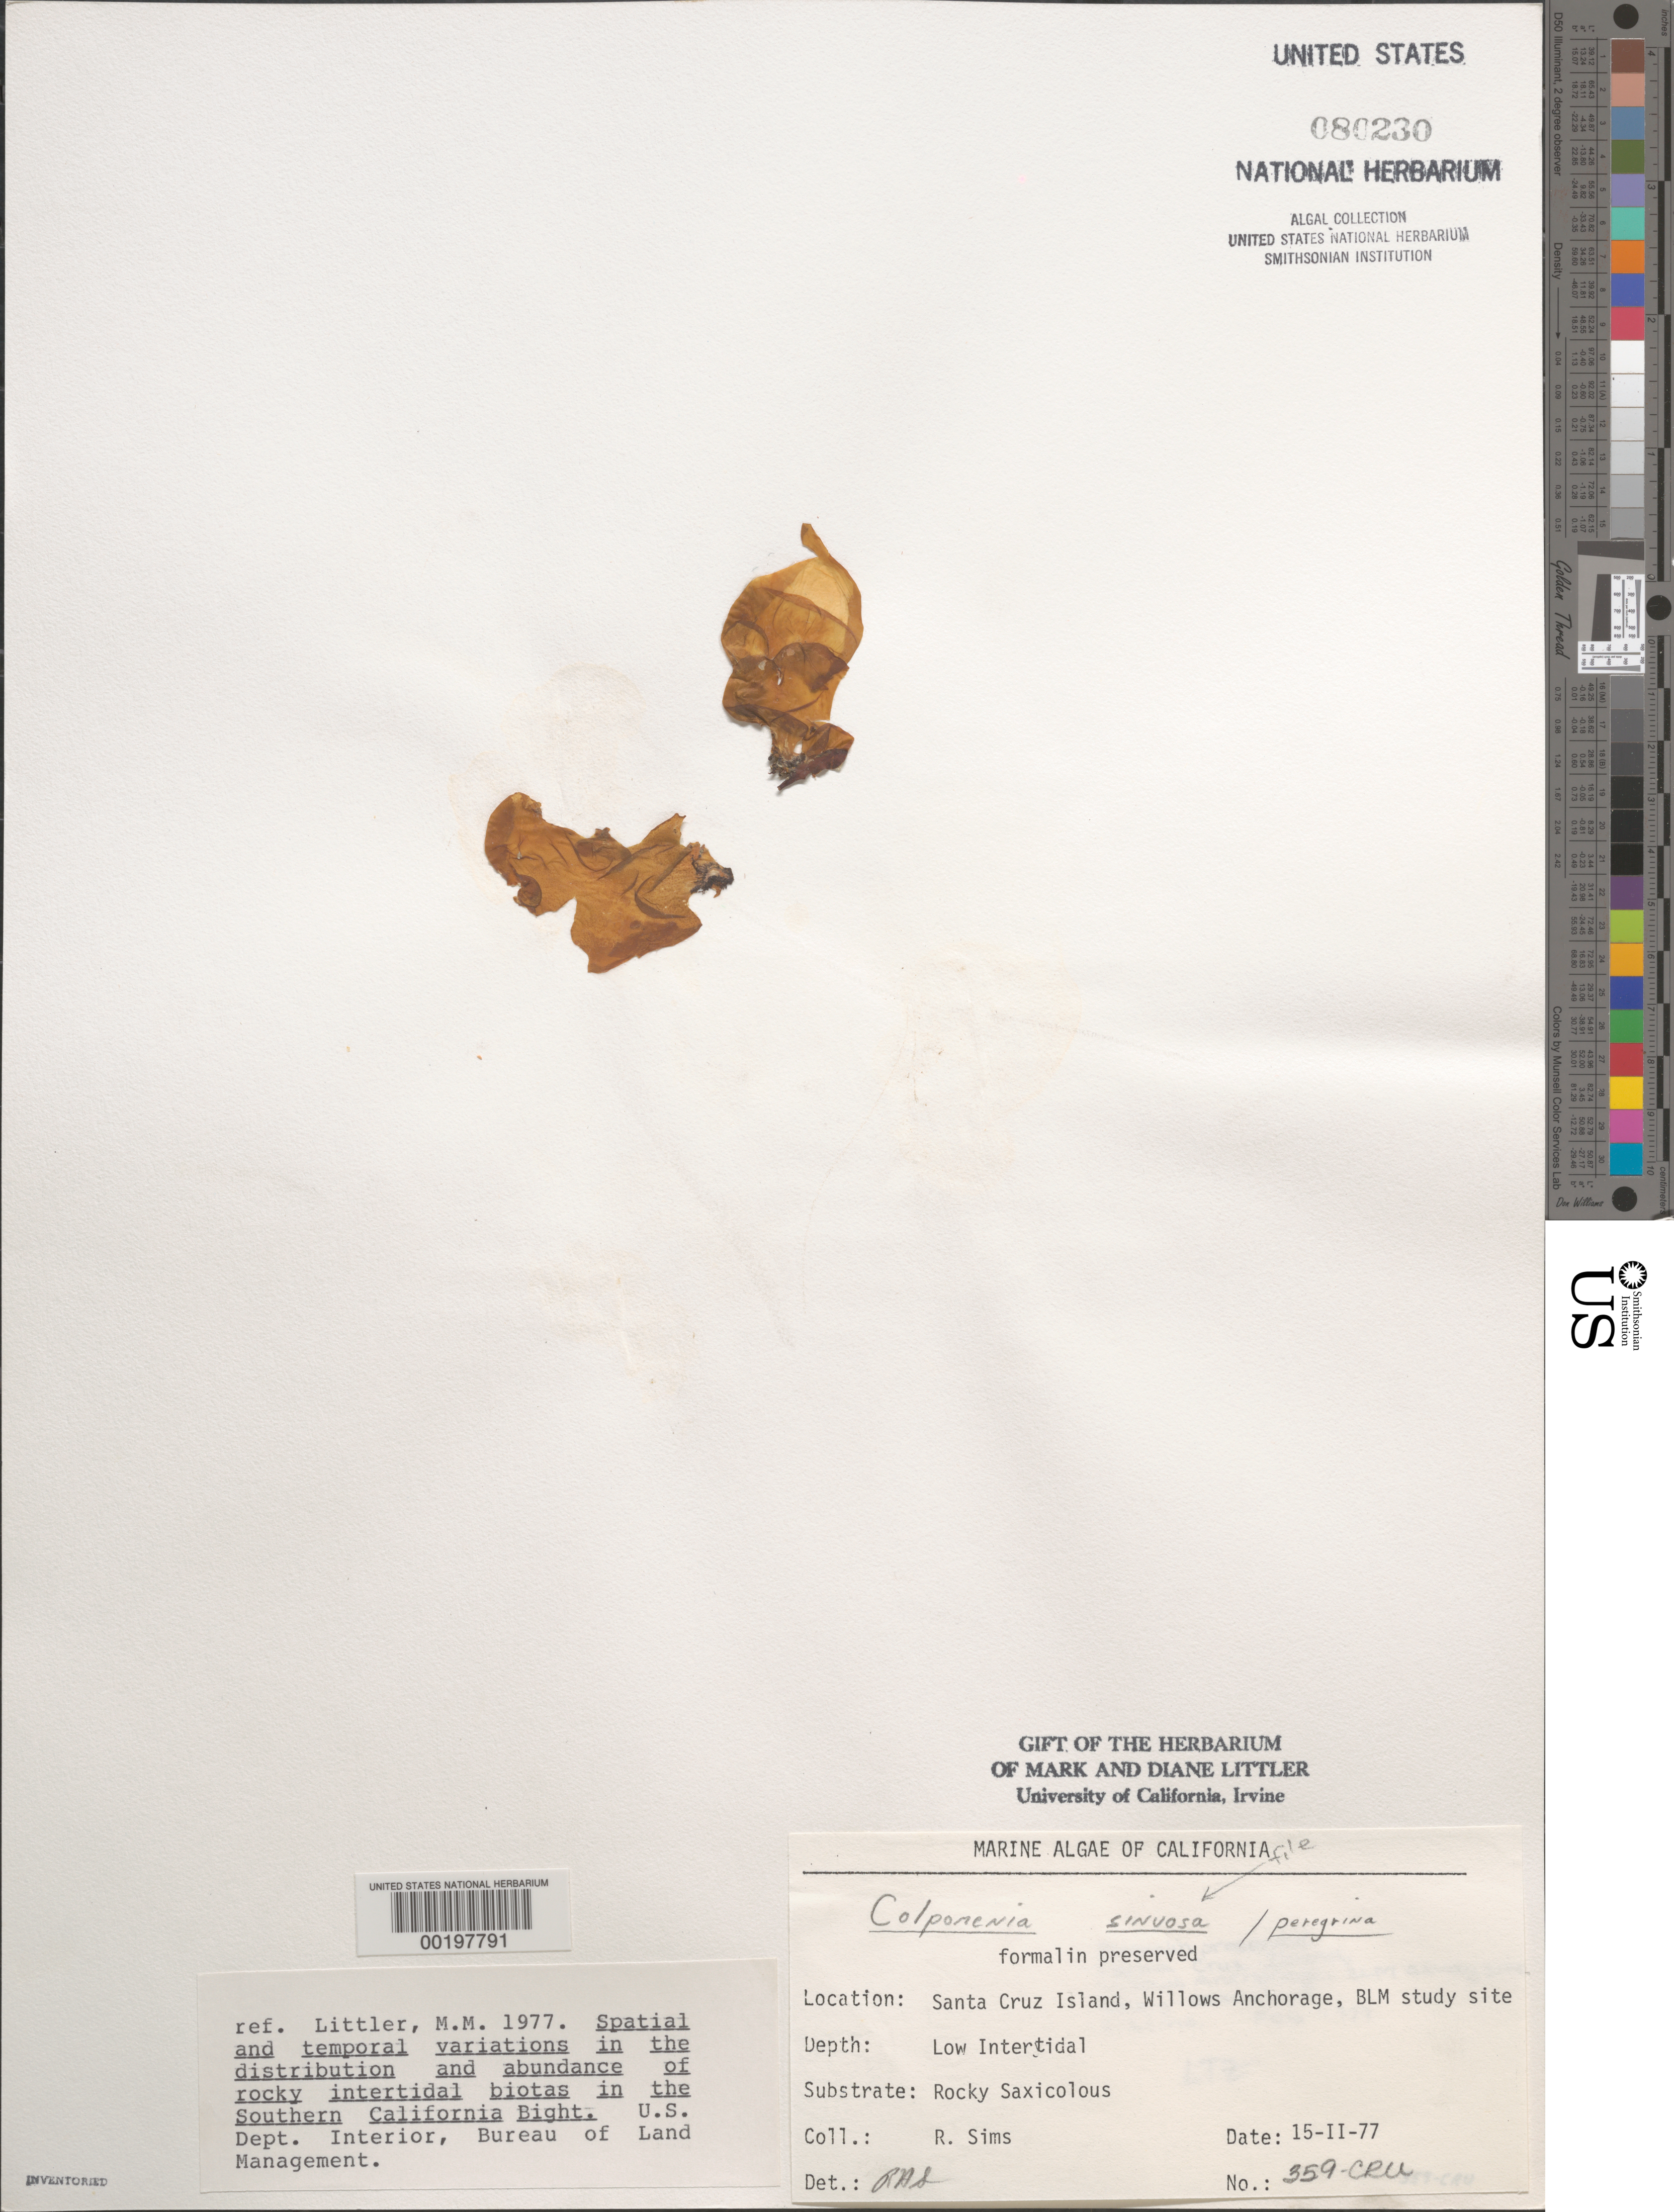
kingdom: Chromista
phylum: Ochrophyta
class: Phaeophyceae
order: Scytosiphonales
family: Scytosiphonaceae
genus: Colpomenia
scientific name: Colpomenia sinuosa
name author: (K. Mert. ex Roth) Derbes & Solier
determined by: Sims, Robert H.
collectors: R. H. Sims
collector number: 359-cru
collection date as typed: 15 Feb 1977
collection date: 1977-02-15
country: United States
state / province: California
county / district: Santa Barbara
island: Santa Cruz Island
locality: Willows Anchorage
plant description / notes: BLM-SOCALBIGHT Rocky Intertidal Survey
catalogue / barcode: US 80230